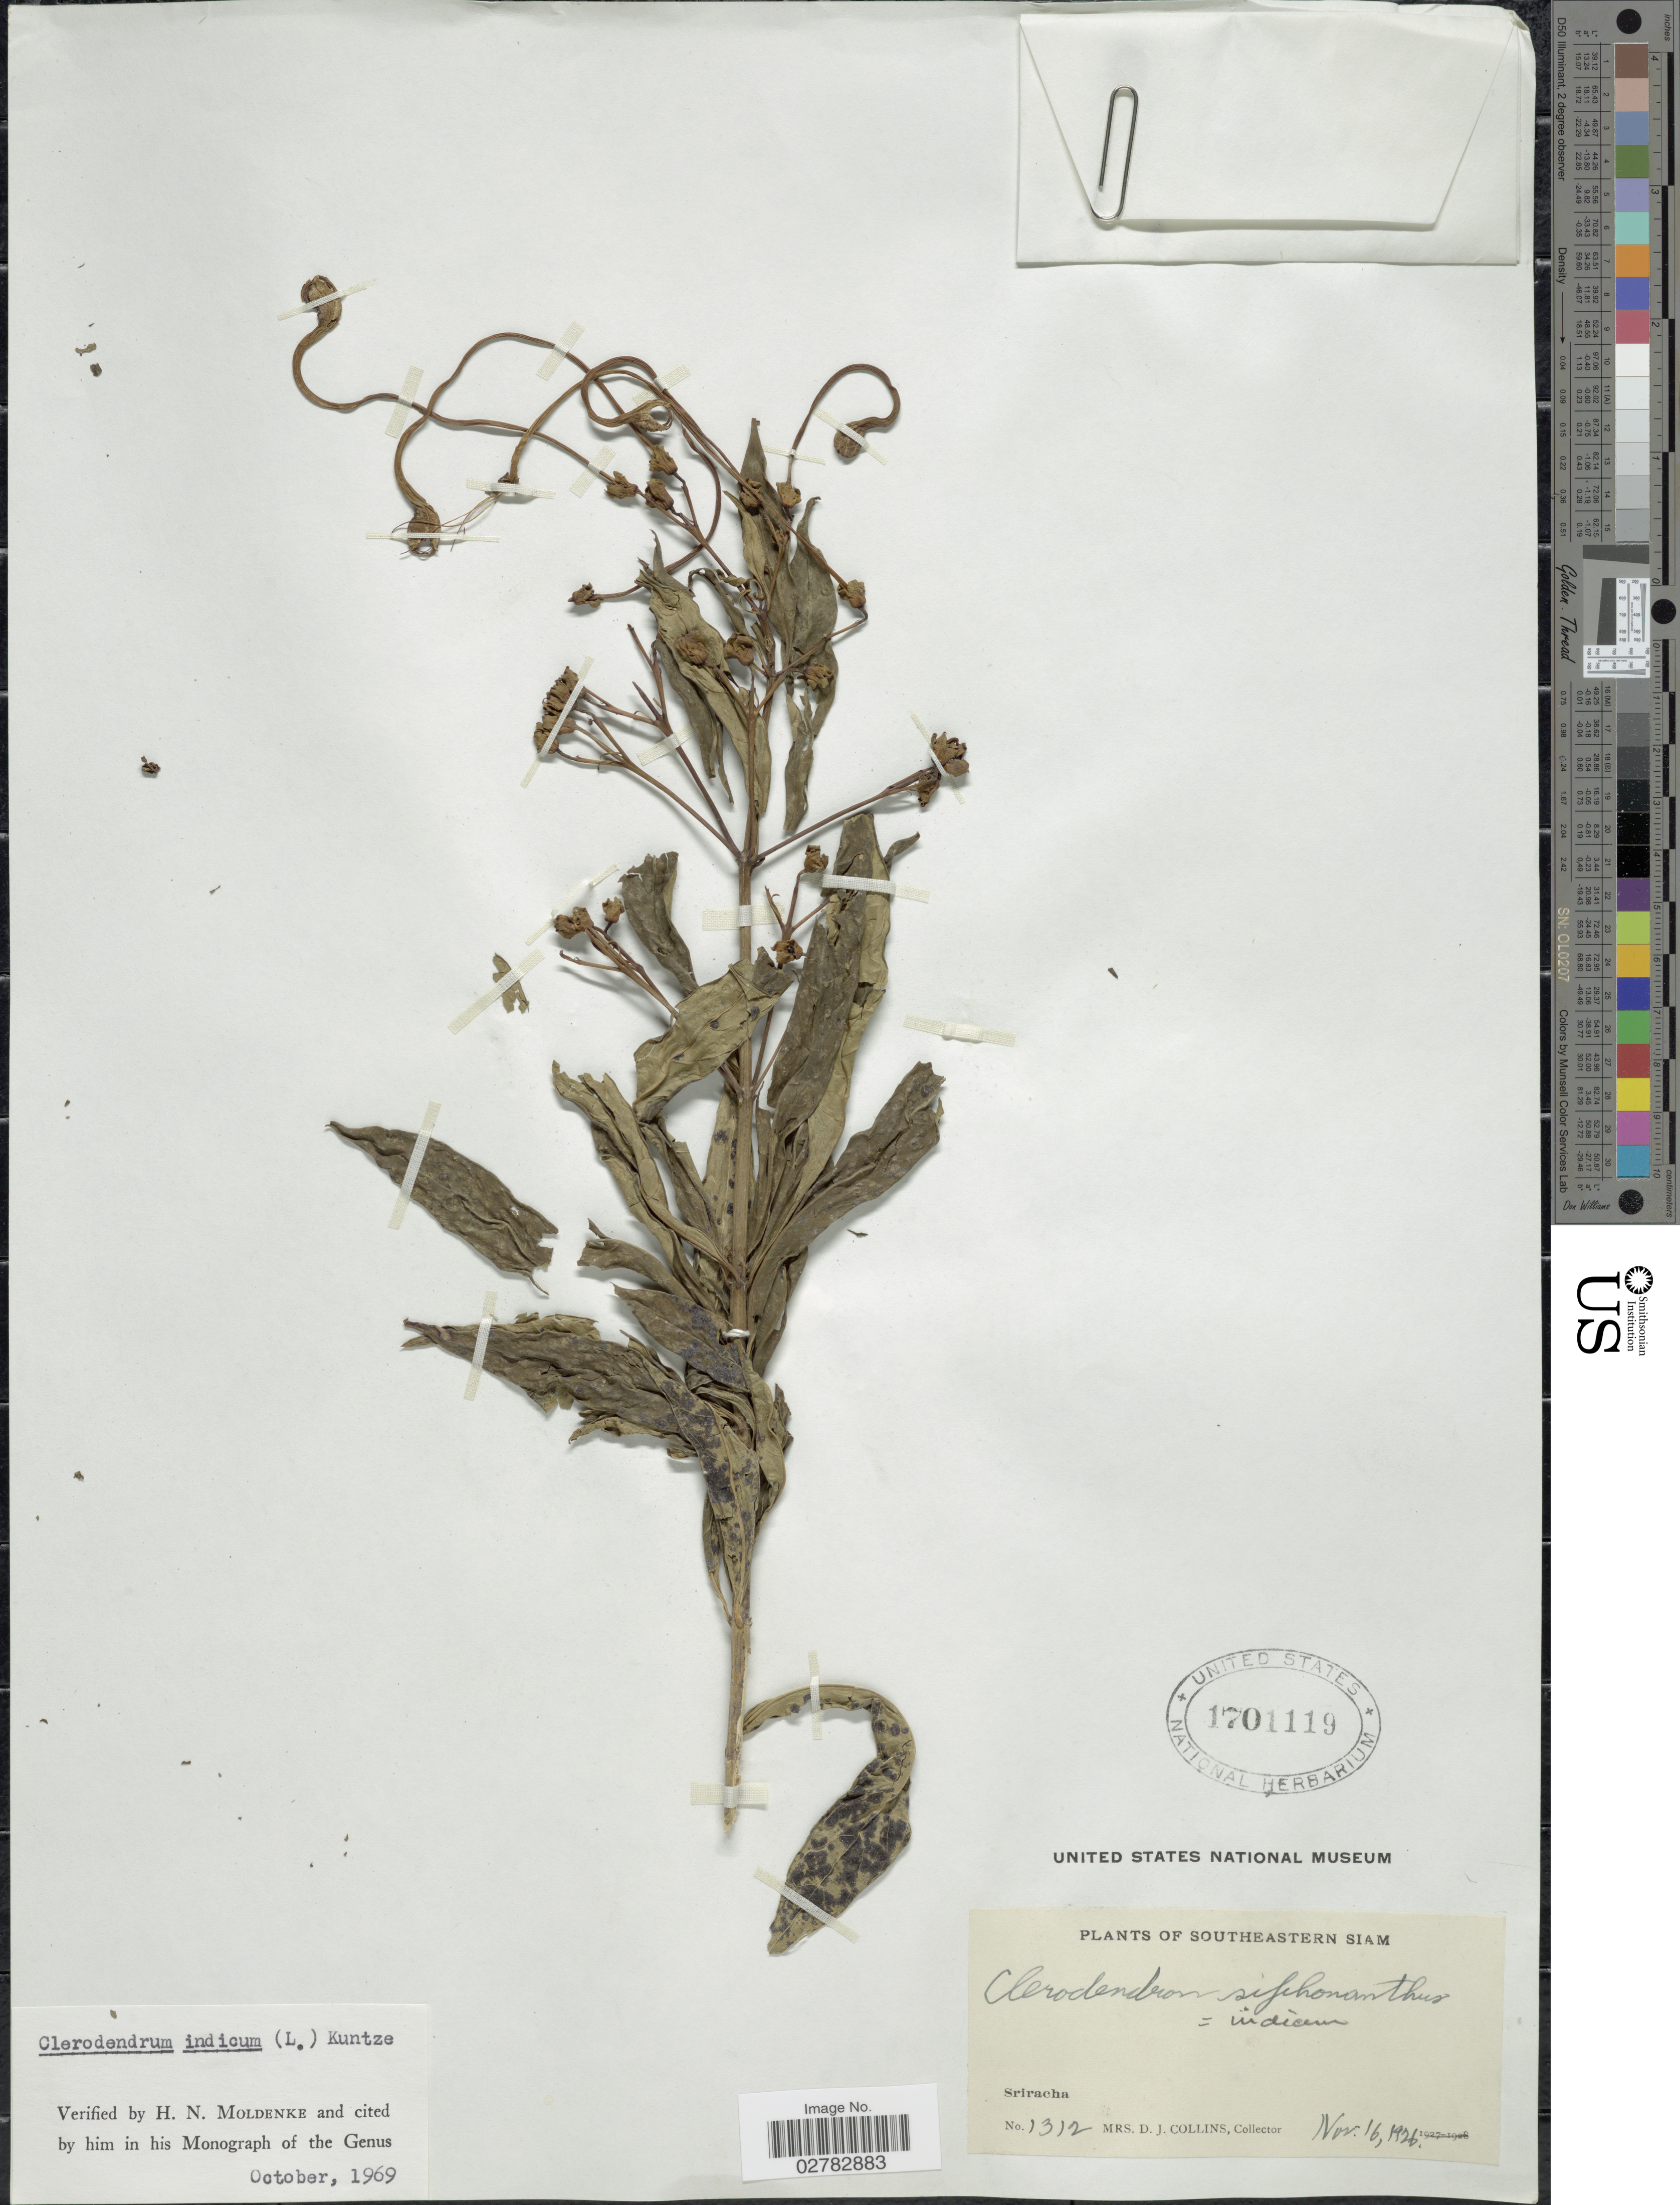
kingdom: Plantae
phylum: Tracheophyta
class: Magnoliopsida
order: Lamiales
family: Lamiaceae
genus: Clerodendrum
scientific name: Clerodendrum indicum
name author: (L.) Kuntze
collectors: Mrs. D. J. Collins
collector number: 1312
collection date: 1926-11-16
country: Thailand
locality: Southeastern Siam. Sriracha.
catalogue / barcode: US 1701119